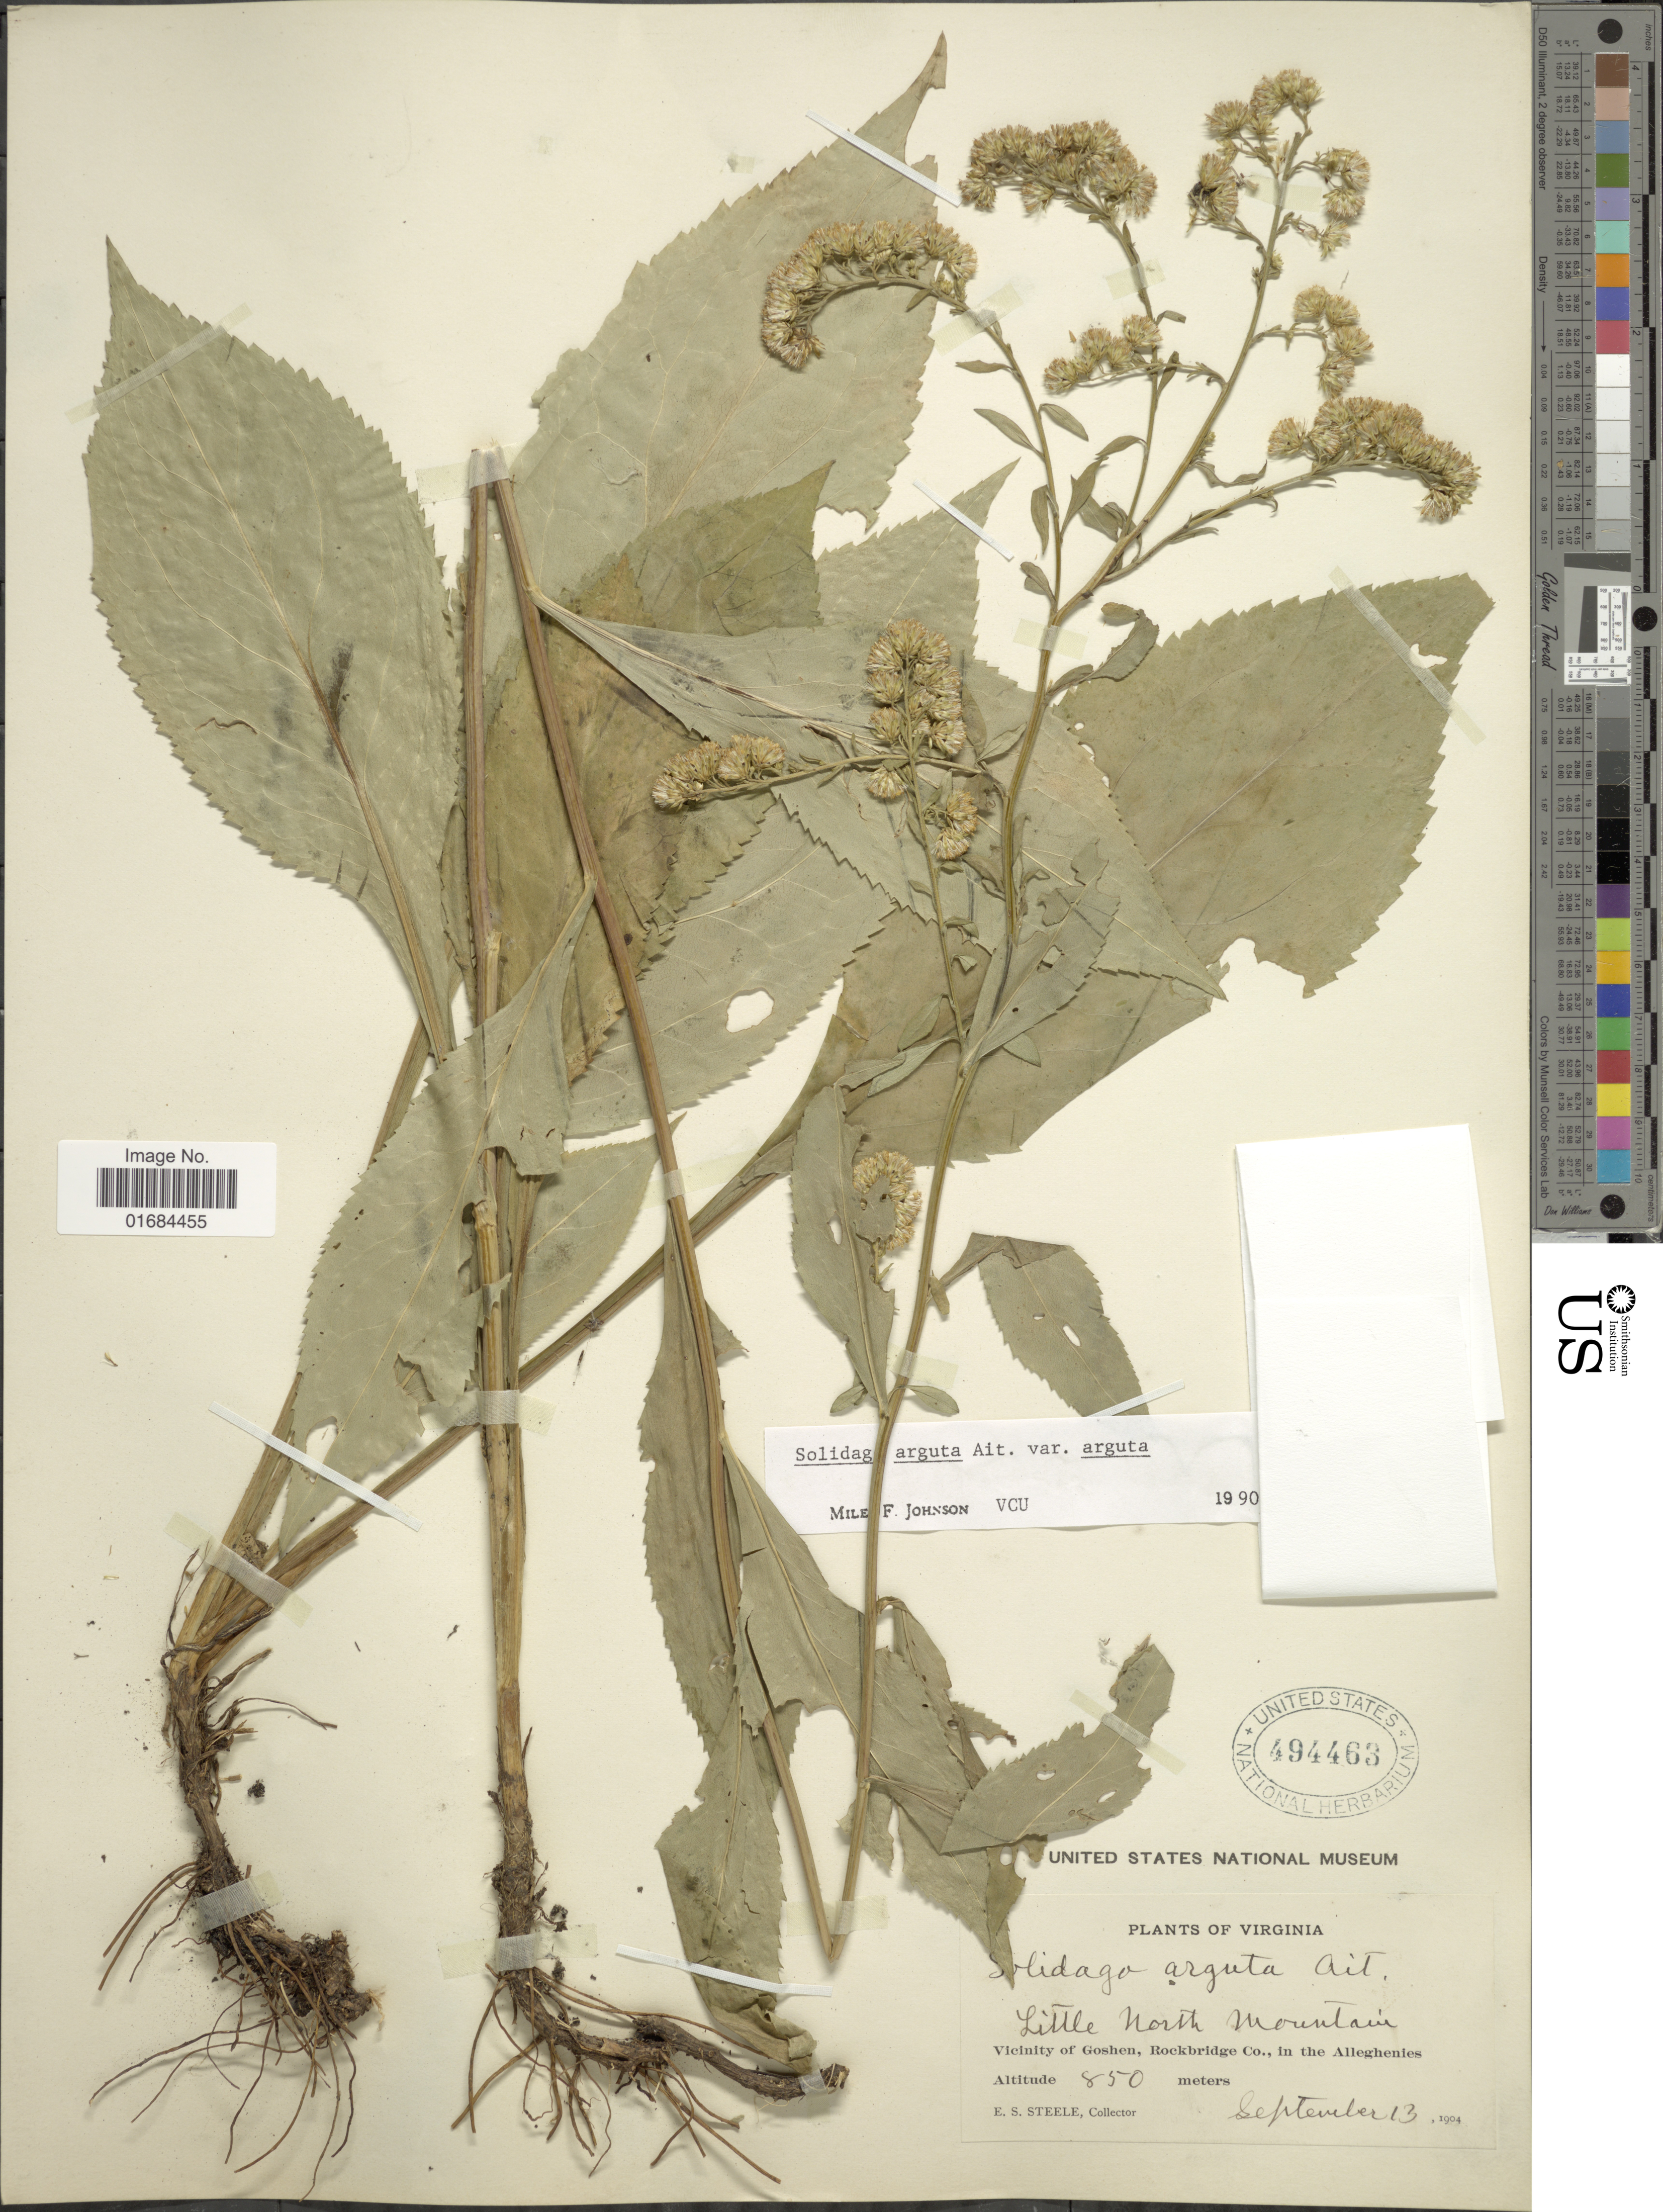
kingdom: Plantae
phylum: Tracheophyta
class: Magnoliopsida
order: Asterales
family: Asteraceae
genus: Solidago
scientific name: Solidago arguta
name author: Aiton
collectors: E. Steele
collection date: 1904-09-13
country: United States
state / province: Virginia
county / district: Rockbridge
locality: Little North Mountain, Vicinity of Goshen, Rockbridge Co, in the Alleghenies.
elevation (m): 850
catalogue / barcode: US 494463